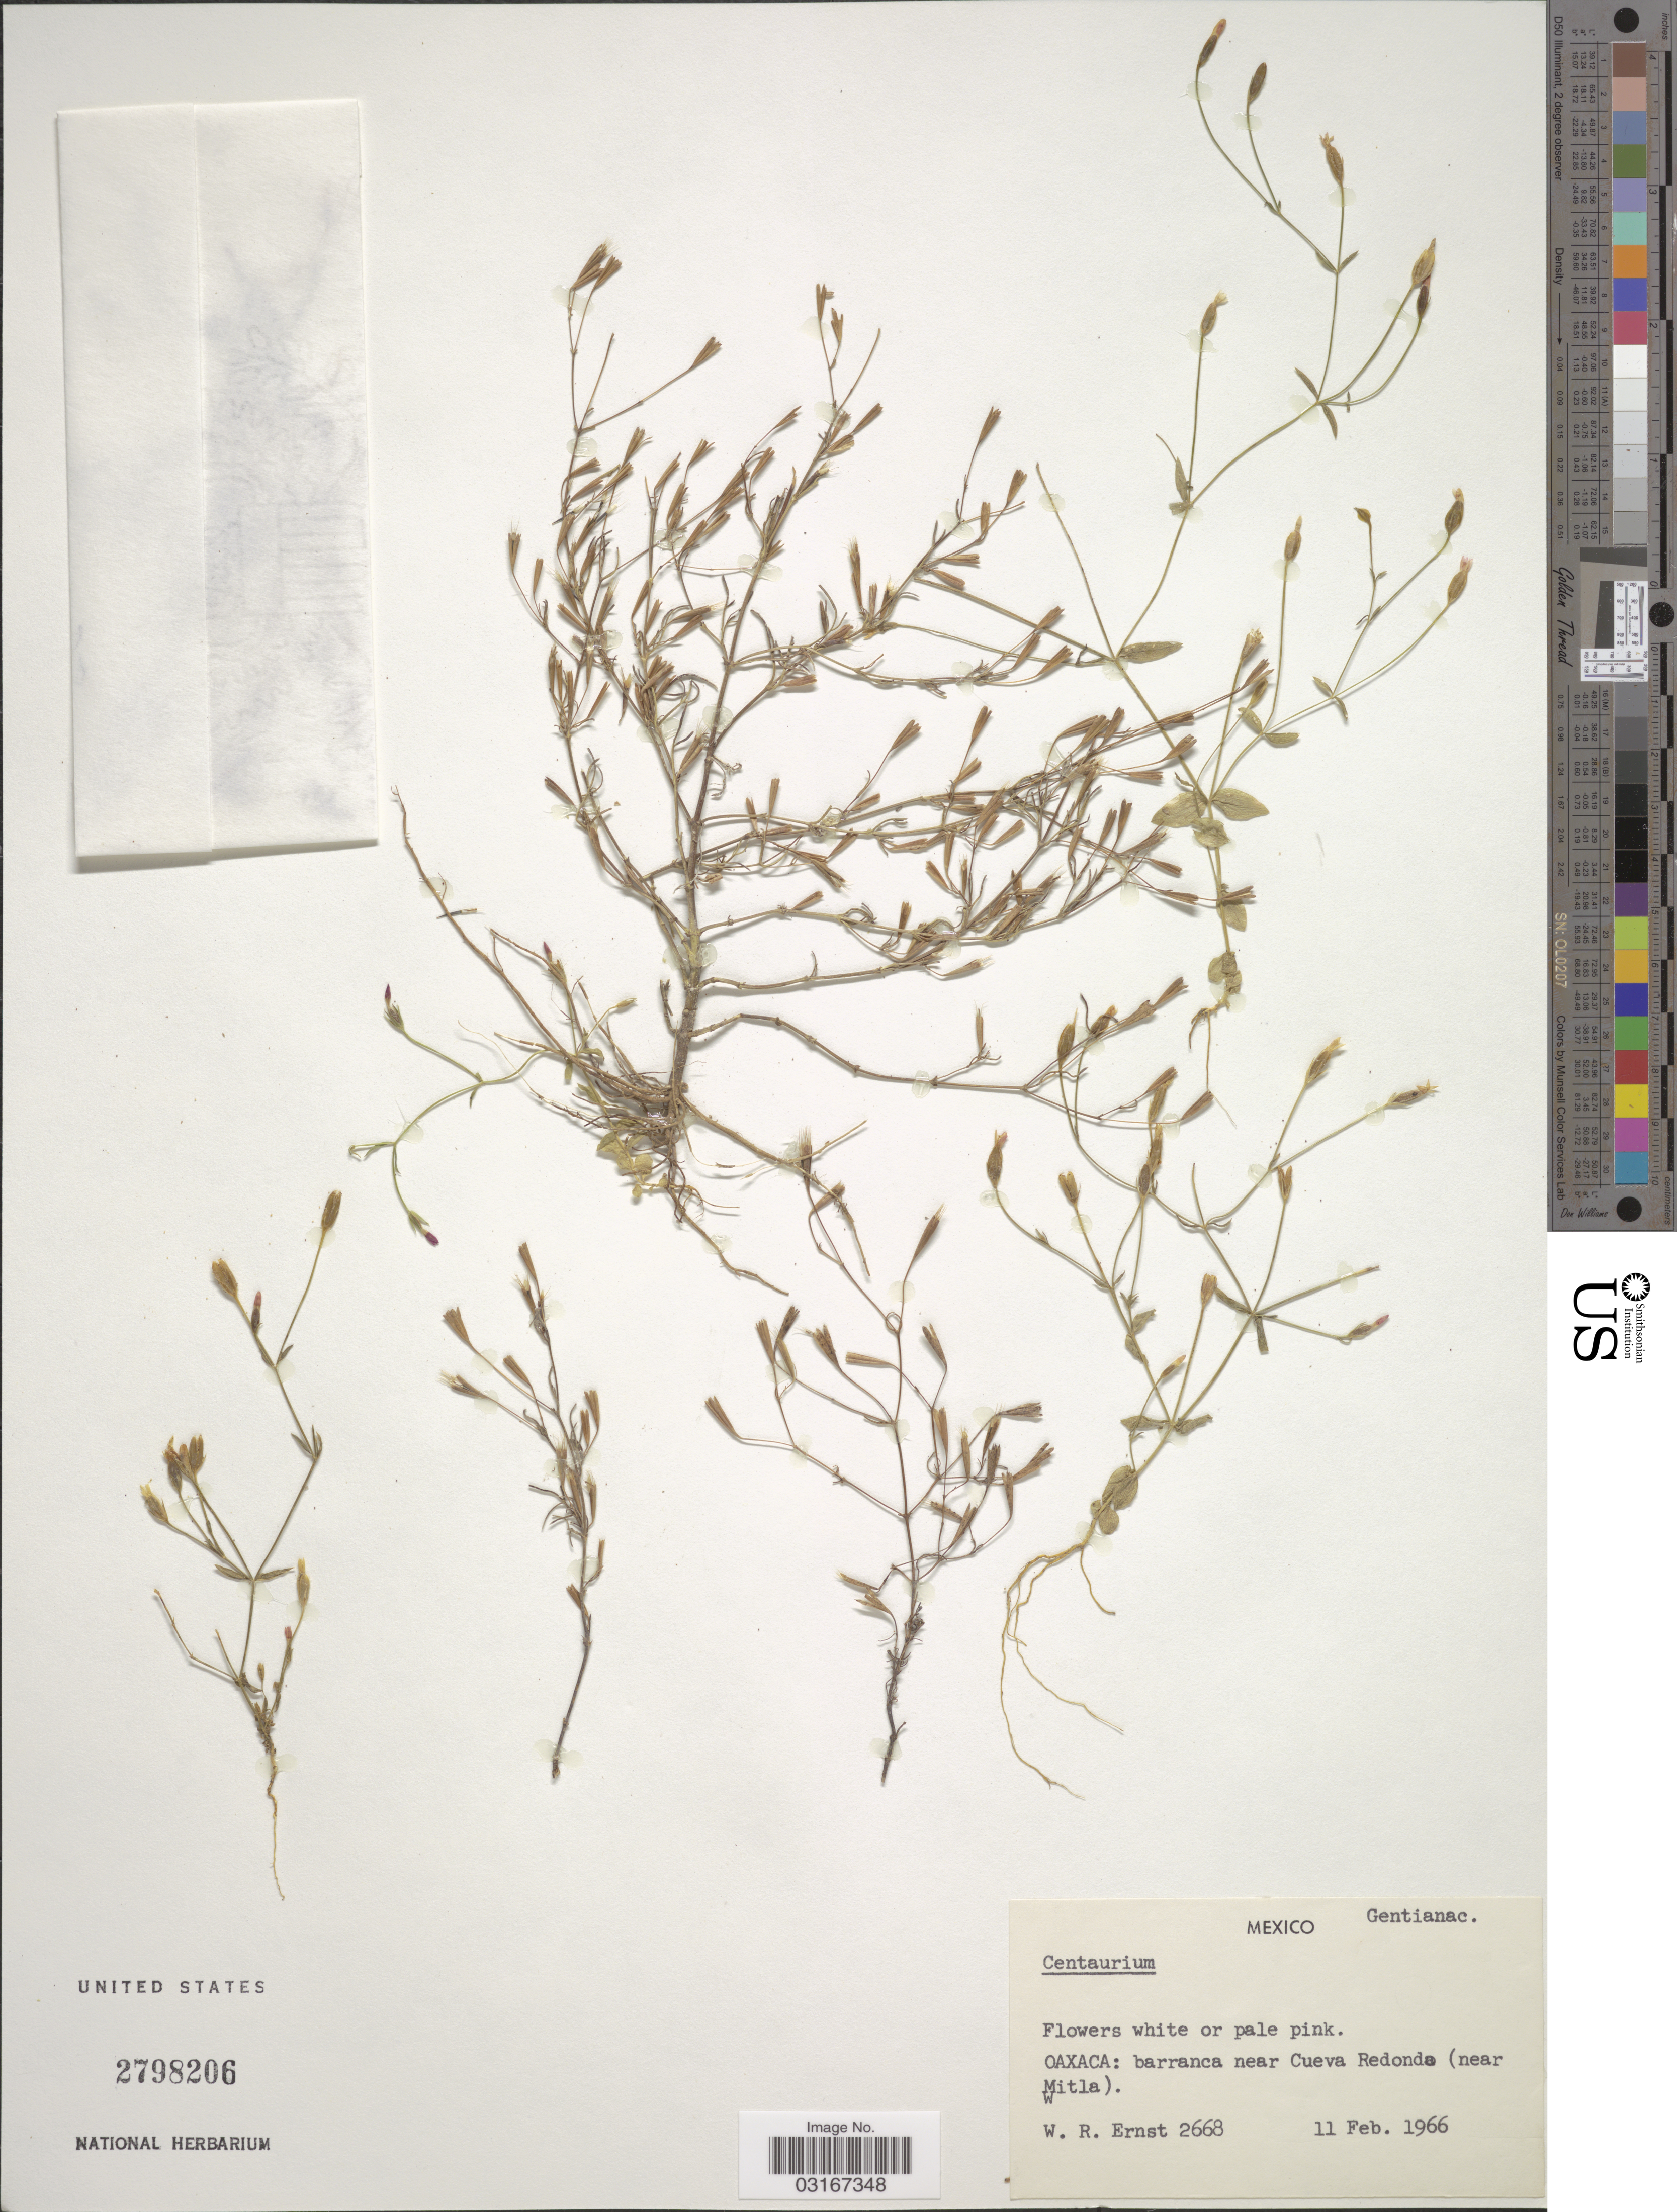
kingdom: Plantae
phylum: Tracheophyta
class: Magnoliopsida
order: Gentianales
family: Gentianaceae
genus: Centaurium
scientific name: Centaurium sp.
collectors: W. R. Ernst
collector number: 2668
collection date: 1966-02-11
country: Mexico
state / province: Oaxaca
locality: Barranca near Cueva Redonda (near Mitla).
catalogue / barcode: US 2798206